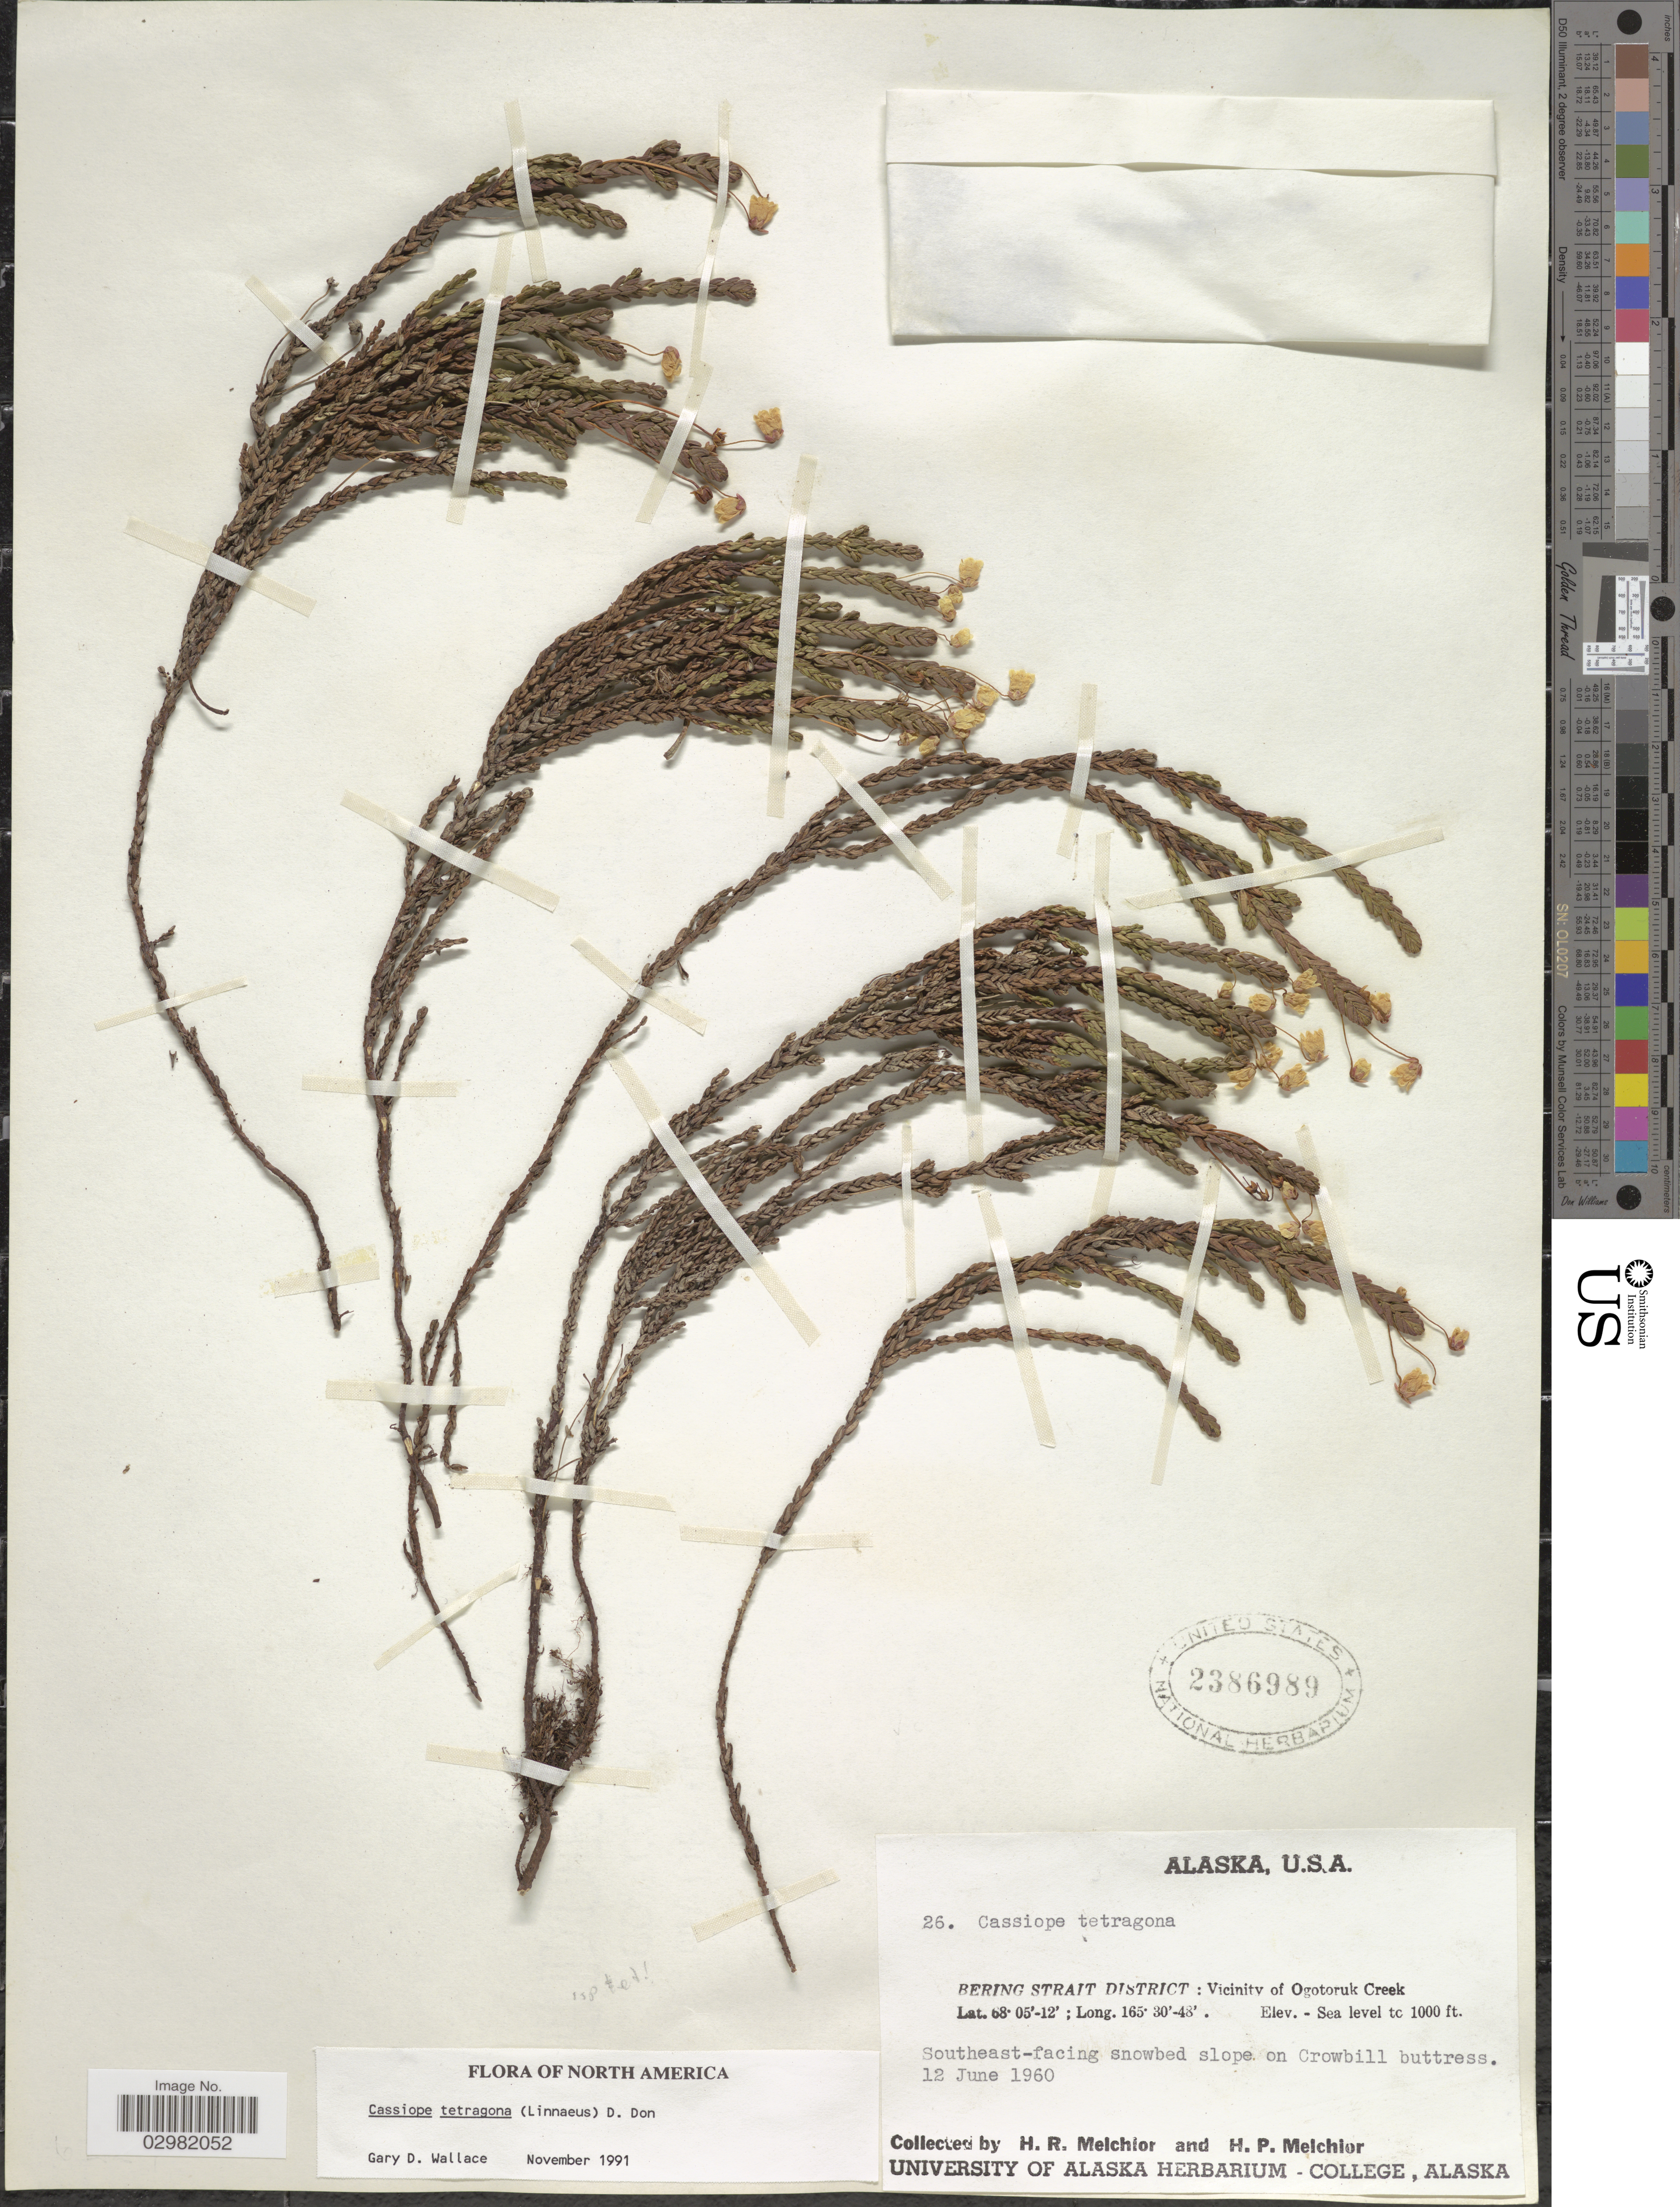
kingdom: Plantae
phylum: Tracheophyta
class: Magnoliopsida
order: Ericales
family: Ericaceae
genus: Cassiope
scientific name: Cassiope tetragona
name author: (L.) D. Don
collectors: H. R. Melchior & H. P. Melchior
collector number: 26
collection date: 1960-06-12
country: United States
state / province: Alaska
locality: Bering Strait District: Vicinity of Ogotoruk Creek. Southeast-facing snowbed on Crowbill buttress.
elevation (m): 0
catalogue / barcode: US 2386989